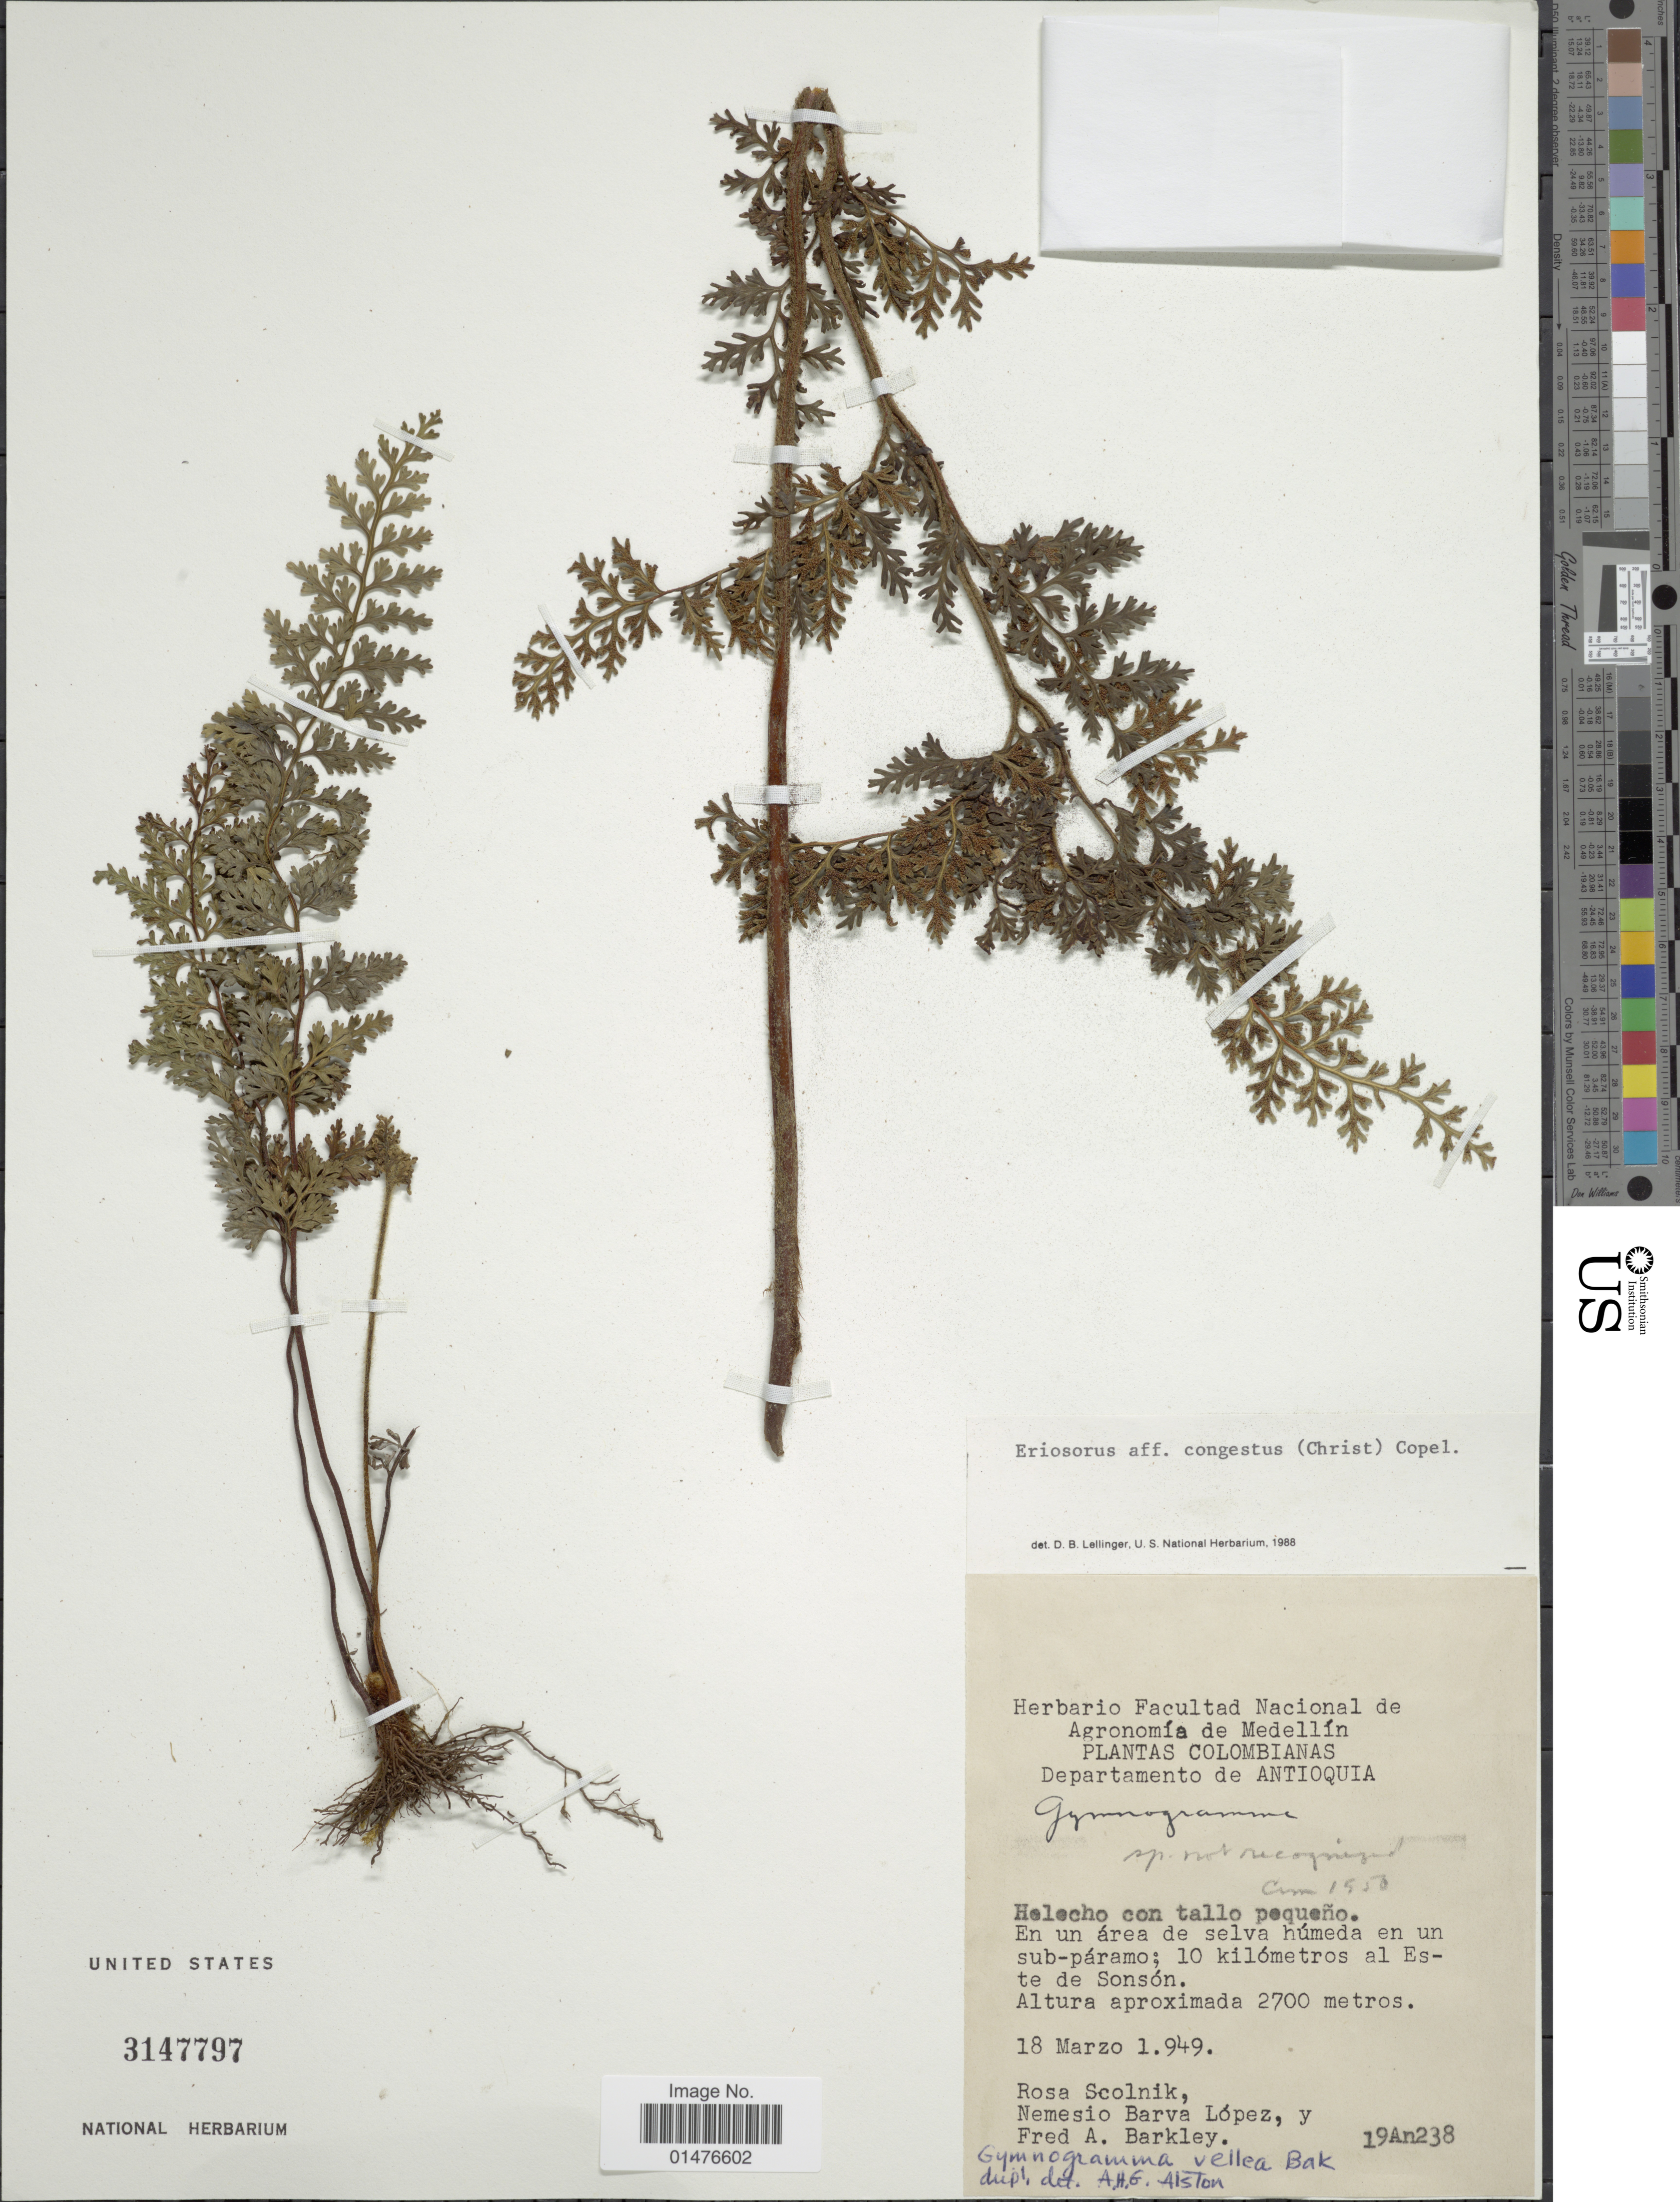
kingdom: Plantae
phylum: Tracheophyta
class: Polypodiopsida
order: Polypodiales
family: Pteridaceae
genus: Jamesonia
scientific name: Jamesonia sp.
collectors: R. Scolnik, N. Lopez & F. A. Barkley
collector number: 19An238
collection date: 1949-03-18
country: Colombia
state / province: Antioquia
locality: En un área de selva húmeda en un sub-páramo; 10 kilometros al Este de Sonsón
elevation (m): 2700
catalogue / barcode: US 3147797